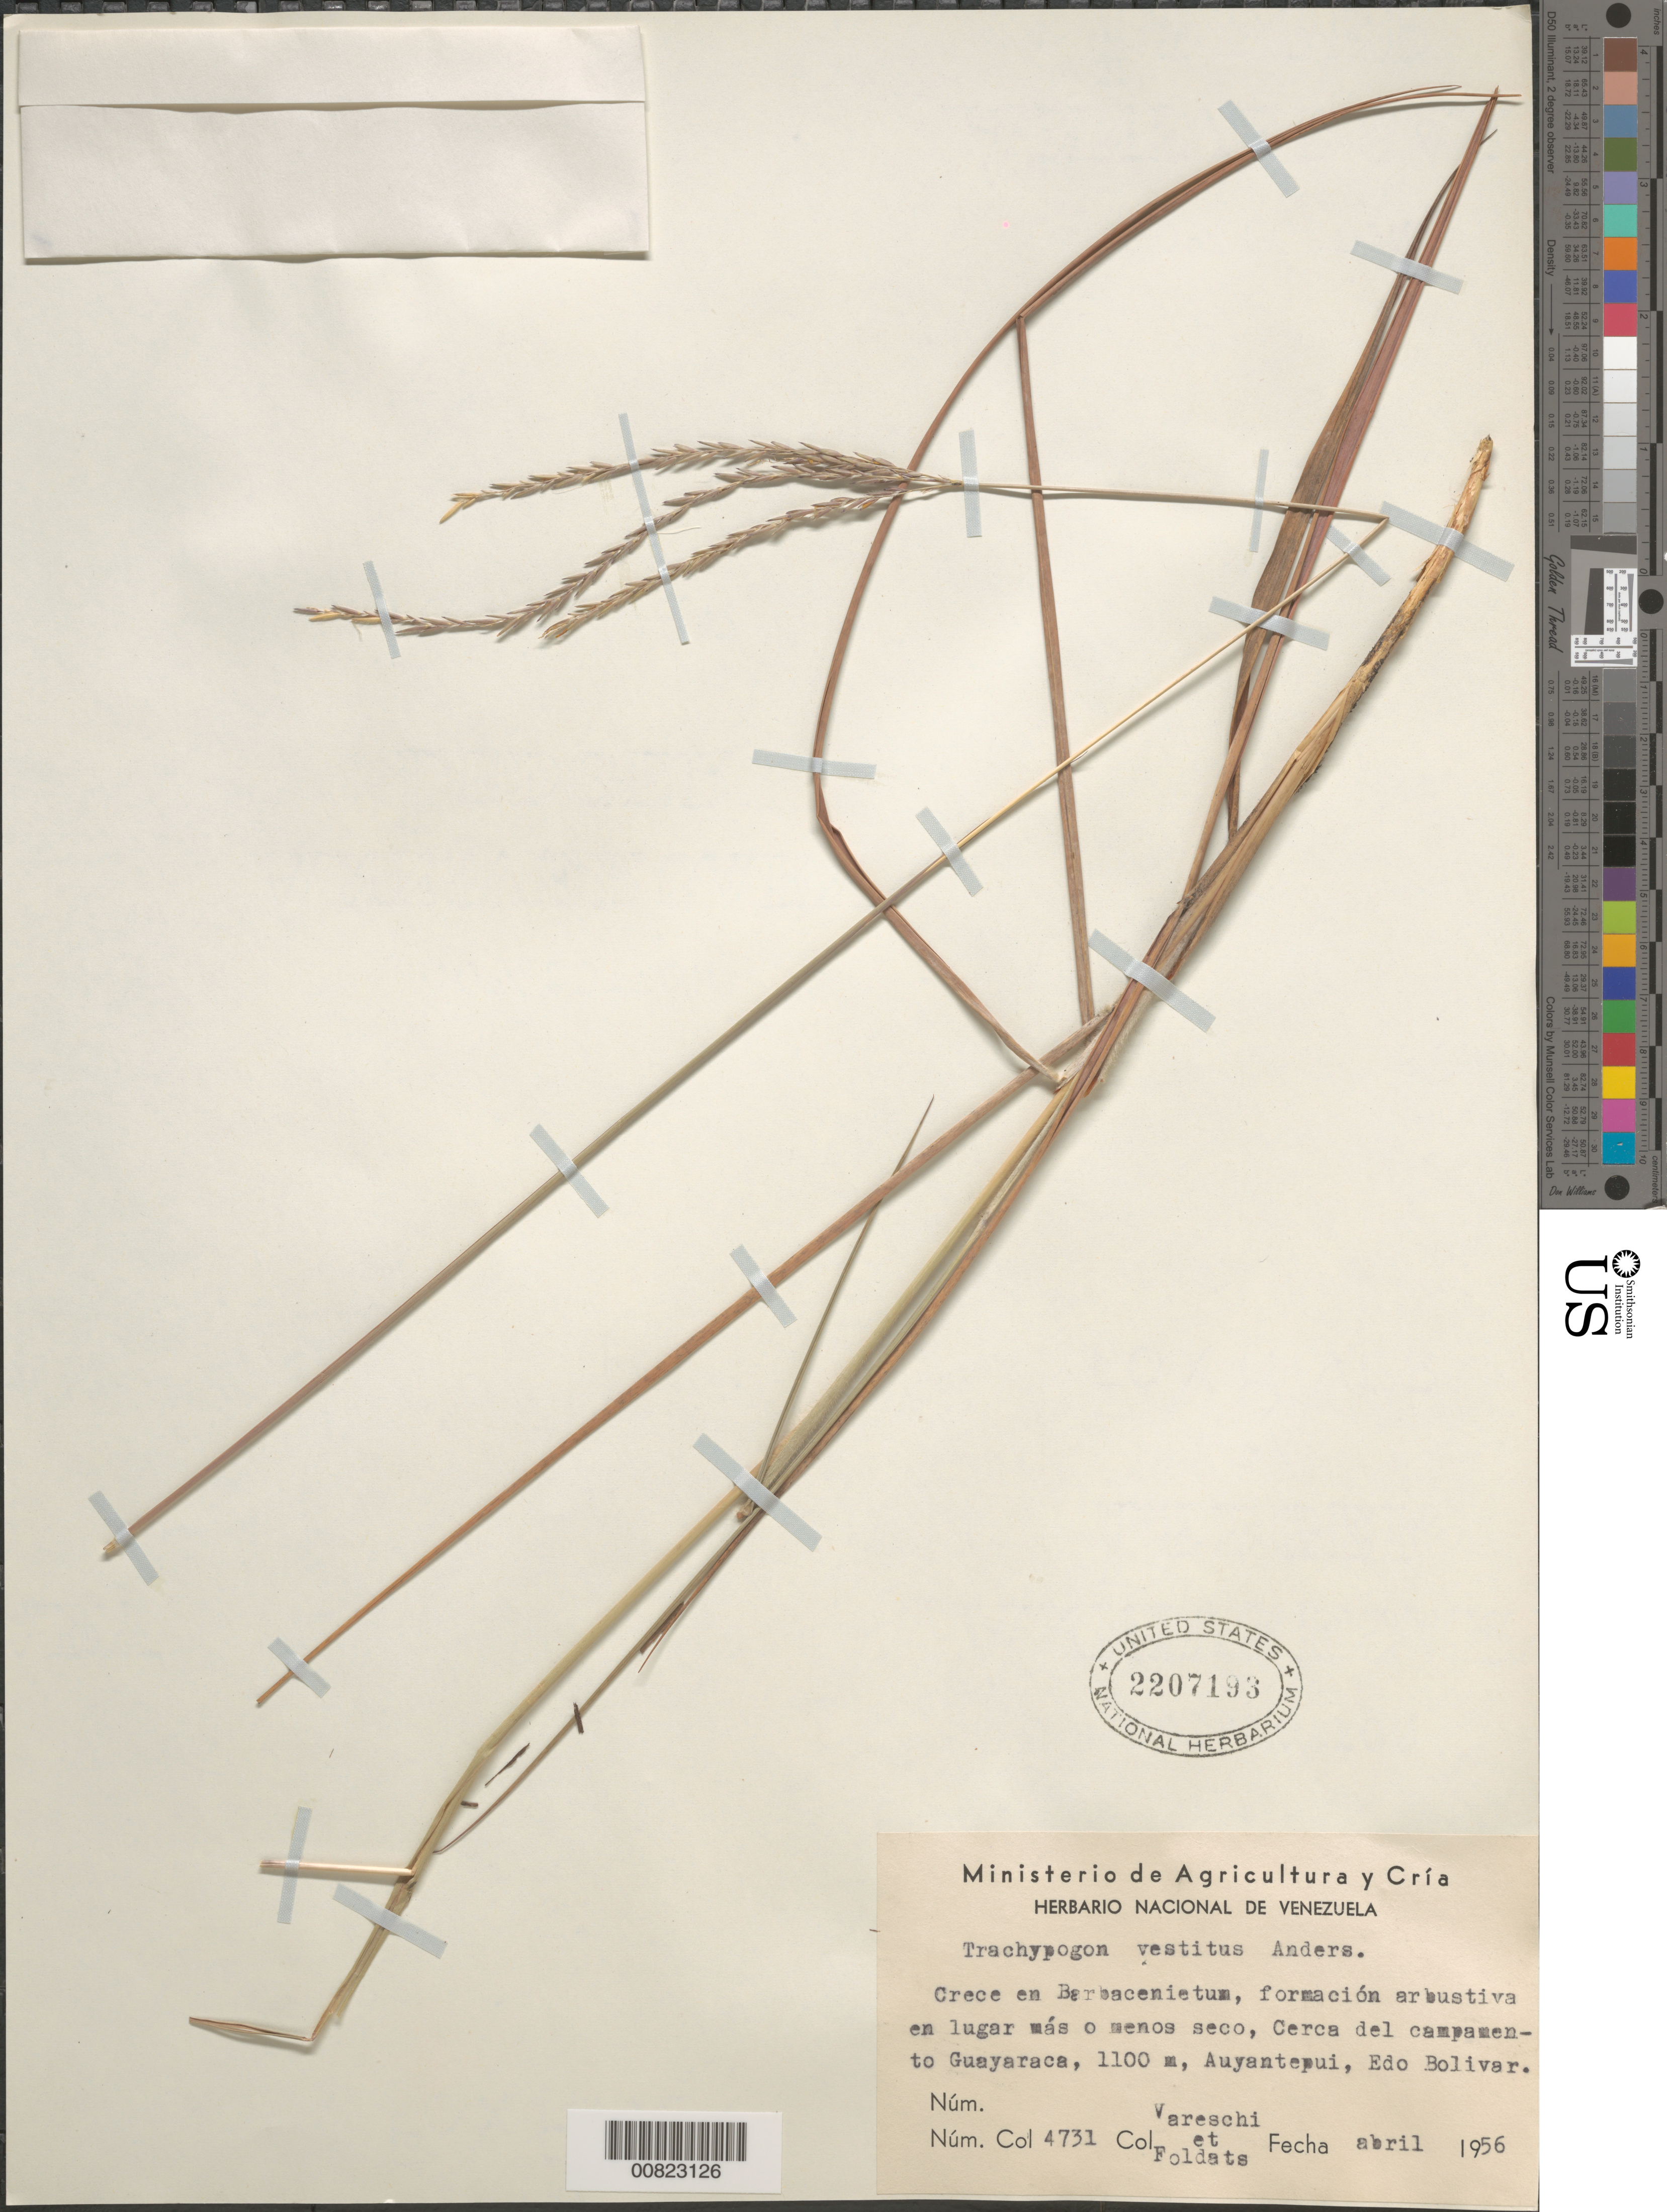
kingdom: Plantae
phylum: Tracheophyta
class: Liliopsida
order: Poales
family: Poaceae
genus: Trachypogon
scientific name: Trachypogon vestitus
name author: L. Andersson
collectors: V. Vareschi & E. Foldats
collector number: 4731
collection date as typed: Apr-56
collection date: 1956-04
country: Venezuela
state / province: Bolívar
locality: Auyan-tepuí, Guayaraca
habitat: Crece en Barbacenietum, formacion arbustiva en lugar mas o menos seco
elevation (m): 1100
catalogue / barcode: US 2207193